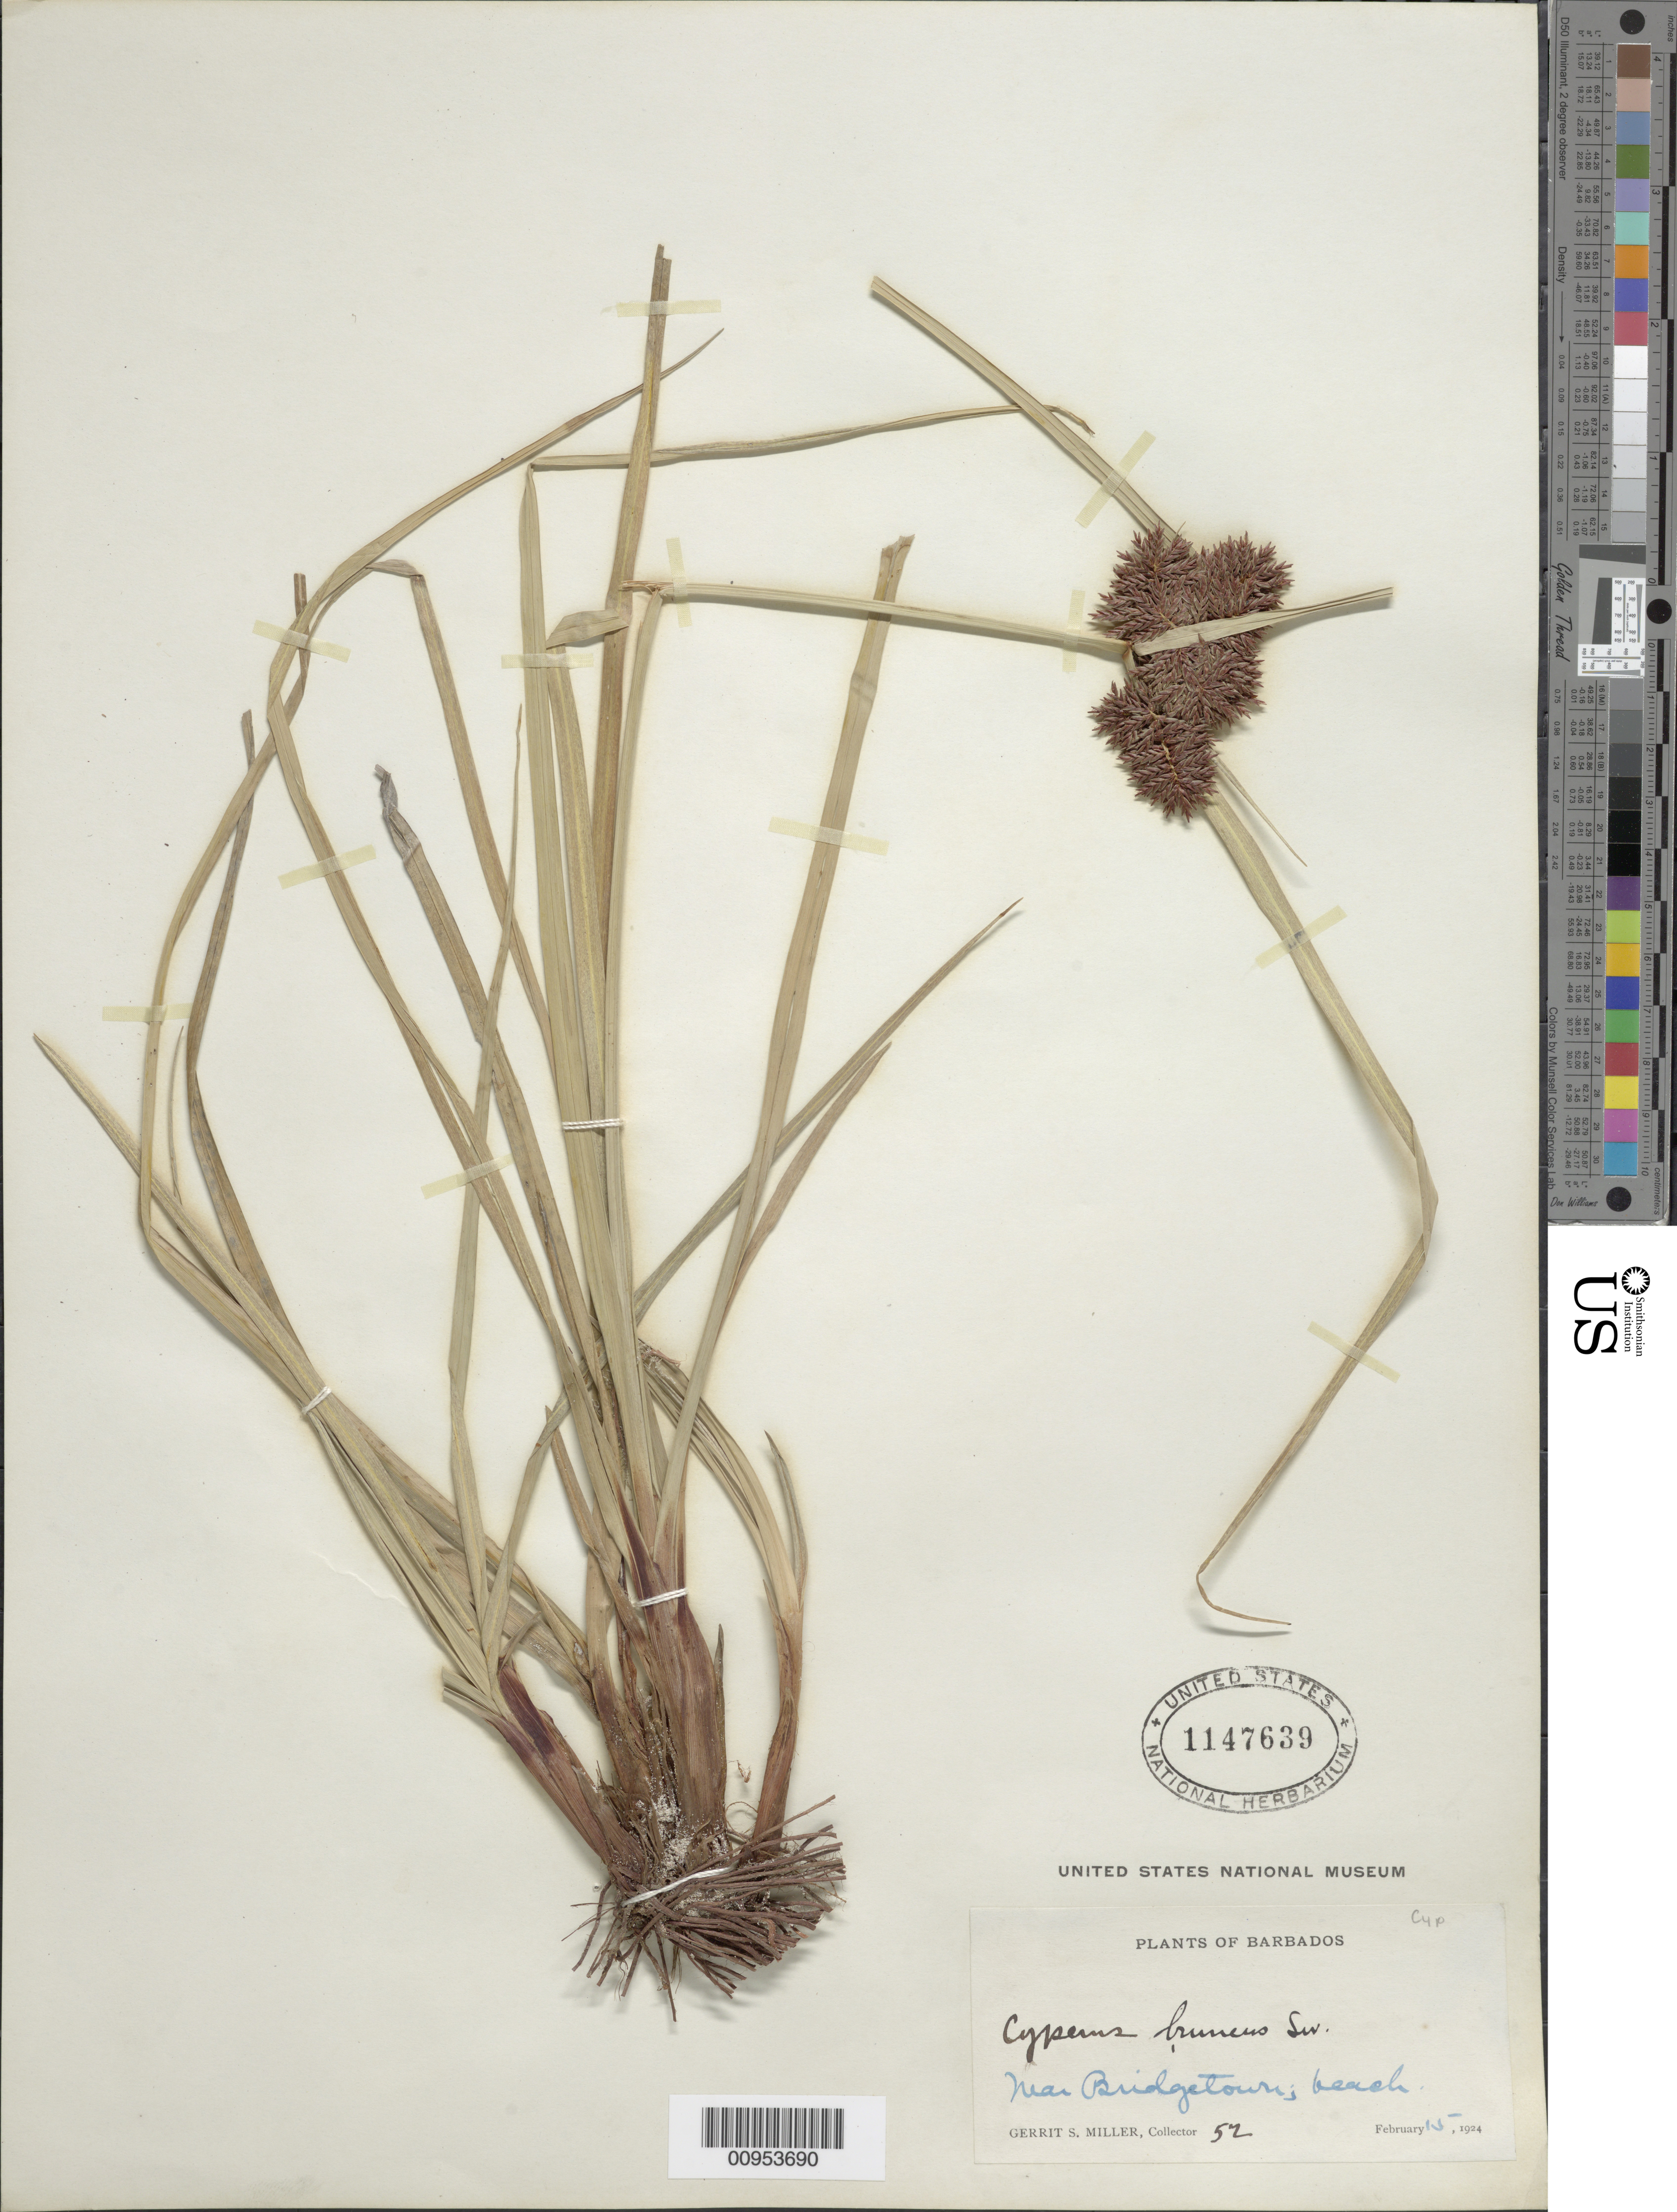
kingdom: Plantae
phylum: Tracheophyta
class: Liliopsida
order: Poales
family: Cyperaceae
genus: Cyperus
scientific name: Cyperus brunneus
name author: Sw.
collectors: G. S. Miller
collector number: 52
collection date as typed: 15 Feb 1924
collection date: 1924-02-15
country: Barbados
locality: Beach near Bridgetown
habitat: Beach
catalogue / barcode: US 1147639